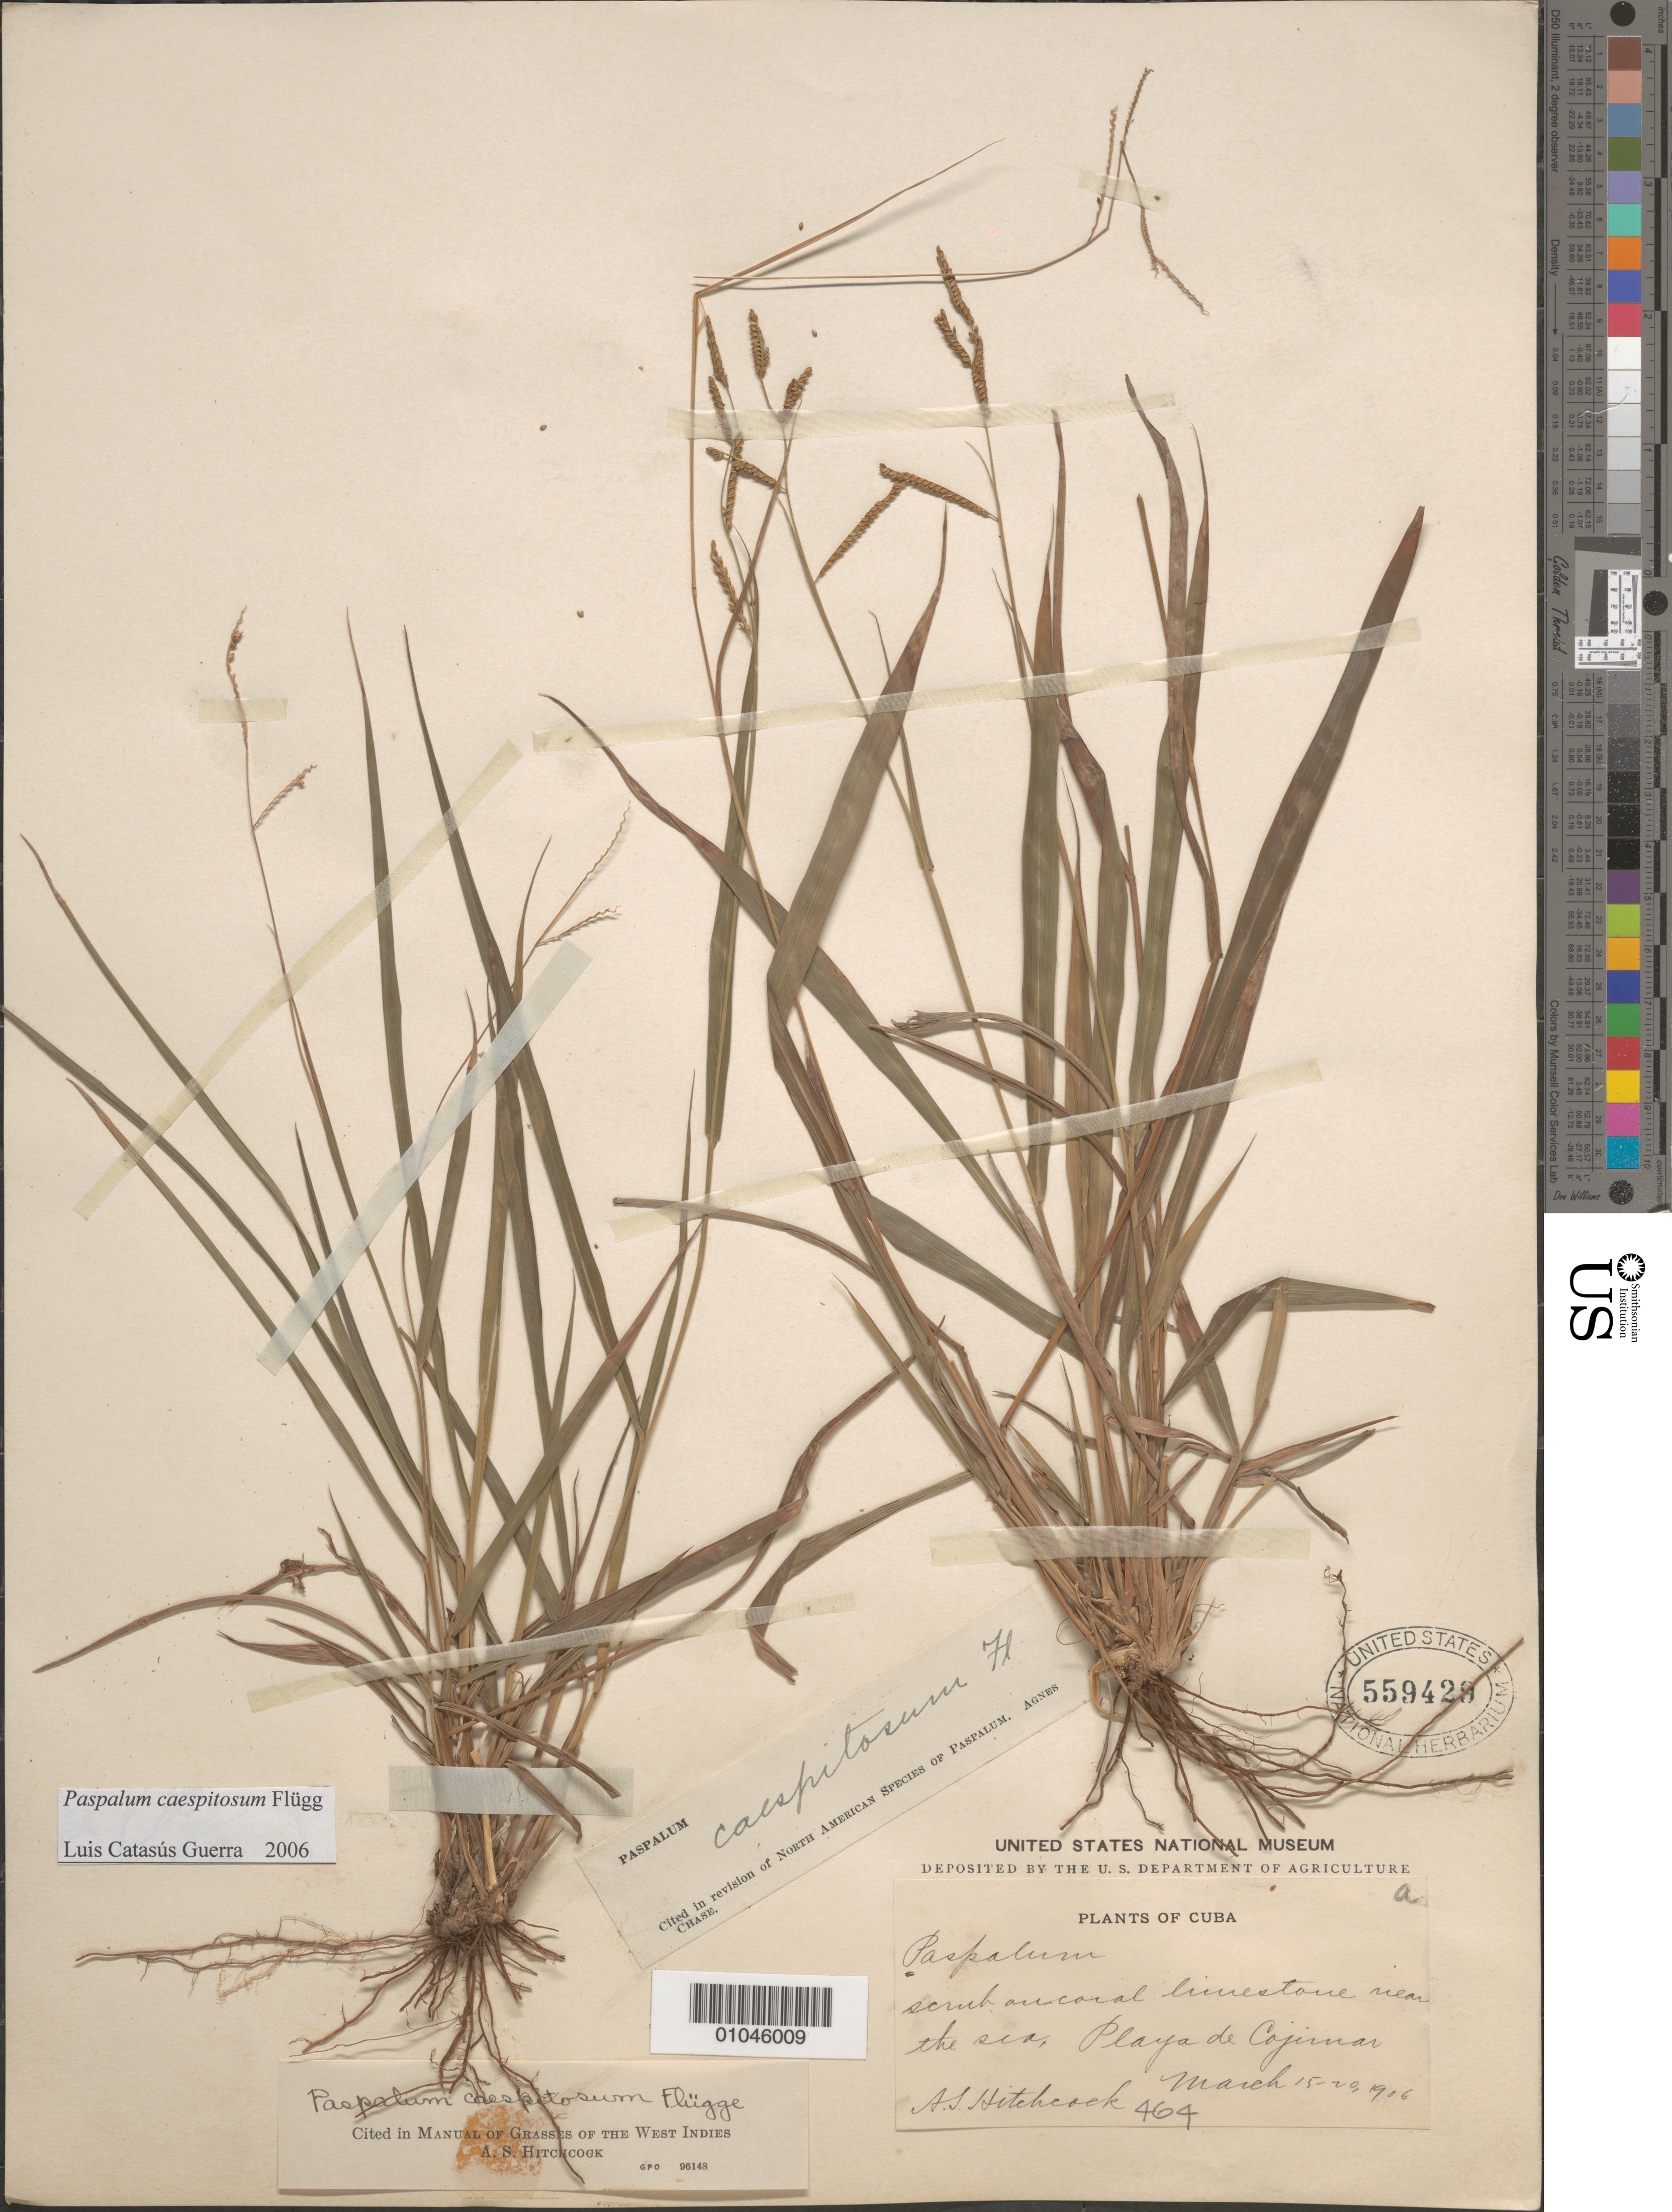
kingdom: Plantae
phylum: Tracheophyta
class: Liliopsida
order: Poales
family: Poaceae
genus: Paspalum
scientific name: Paspalum caespitosum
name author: Flüggé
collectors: A. S. Hitchcock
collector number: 464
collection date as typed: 15 Mar 1906 to 20 Mar 1906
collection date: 1906-03-15/1906-03-20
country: Cuba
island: Cuba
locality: Shrub Limestone near the sea Playa de Cajiunar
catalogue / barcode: US 559429